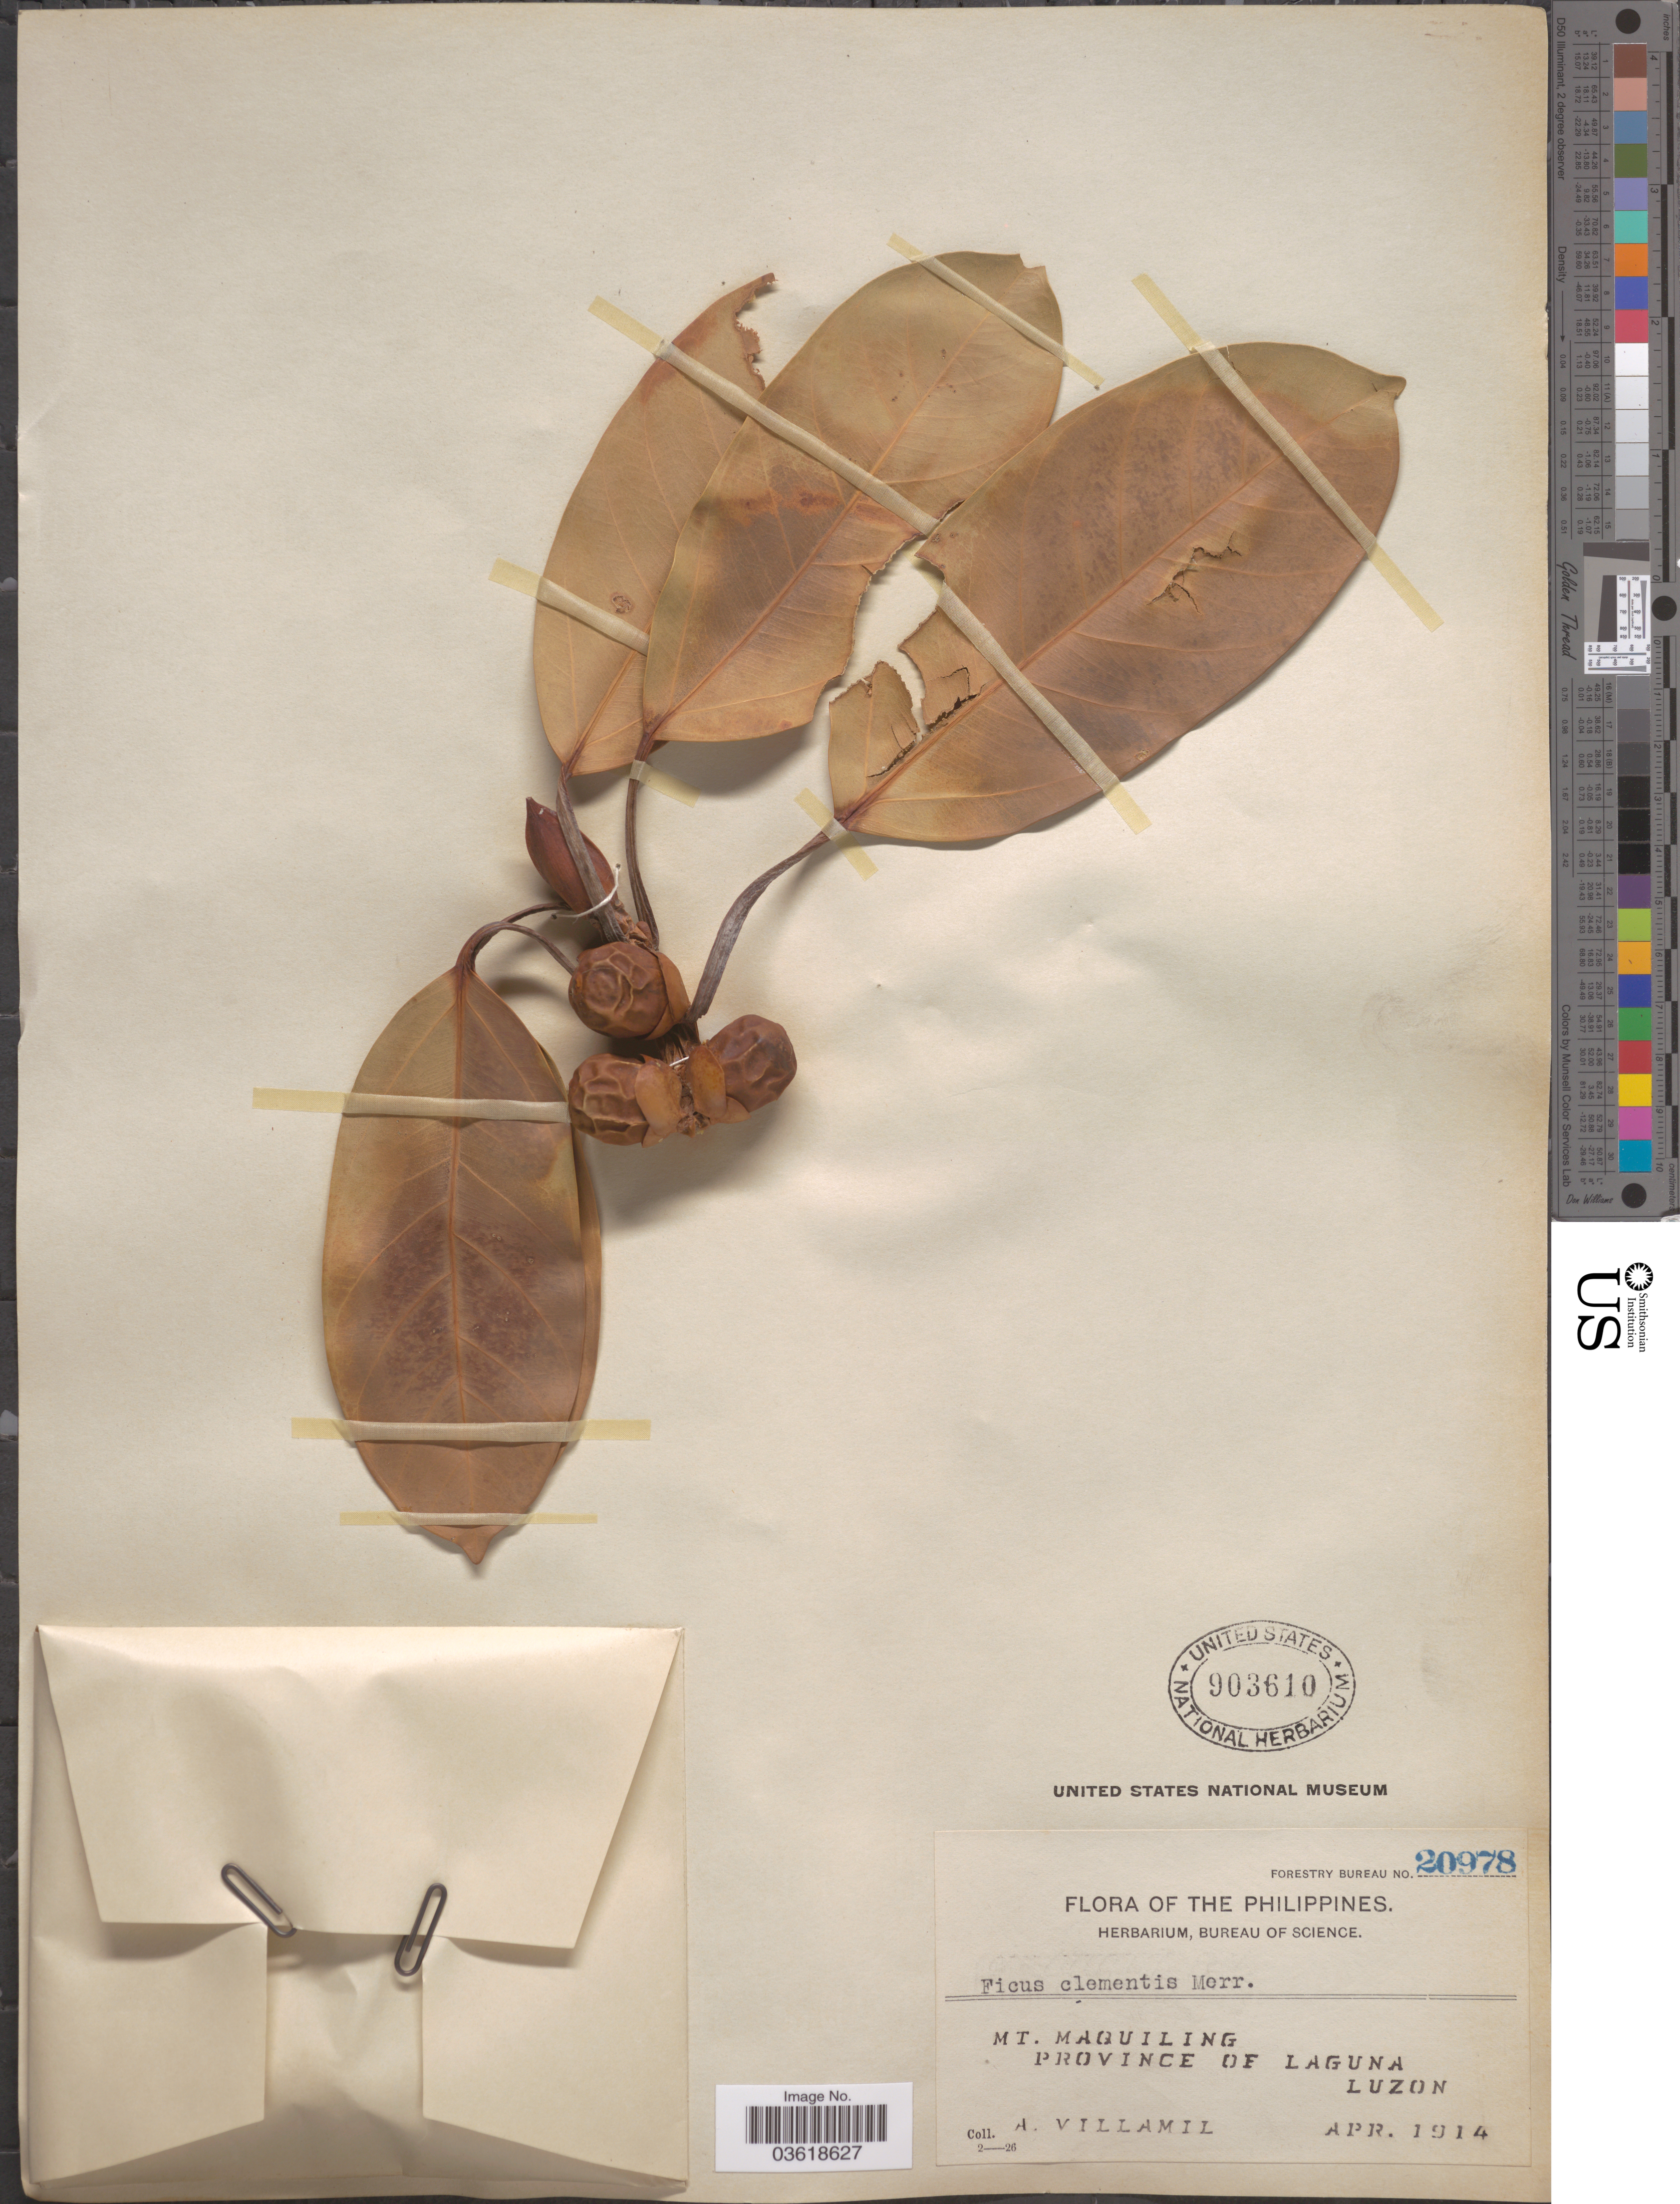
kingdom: Plantae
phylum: Tracheophyta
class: Magnoliopsida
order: Rosales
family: Moraceae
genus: Ficus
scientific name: Ficus clementis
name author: Merr.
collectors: A. Villamil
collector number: Forestry Bureau 20978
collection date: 1914-04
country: Philippines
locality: Mt. Maquiling. Province of Laguna. Luzon.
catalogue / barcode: US 903610